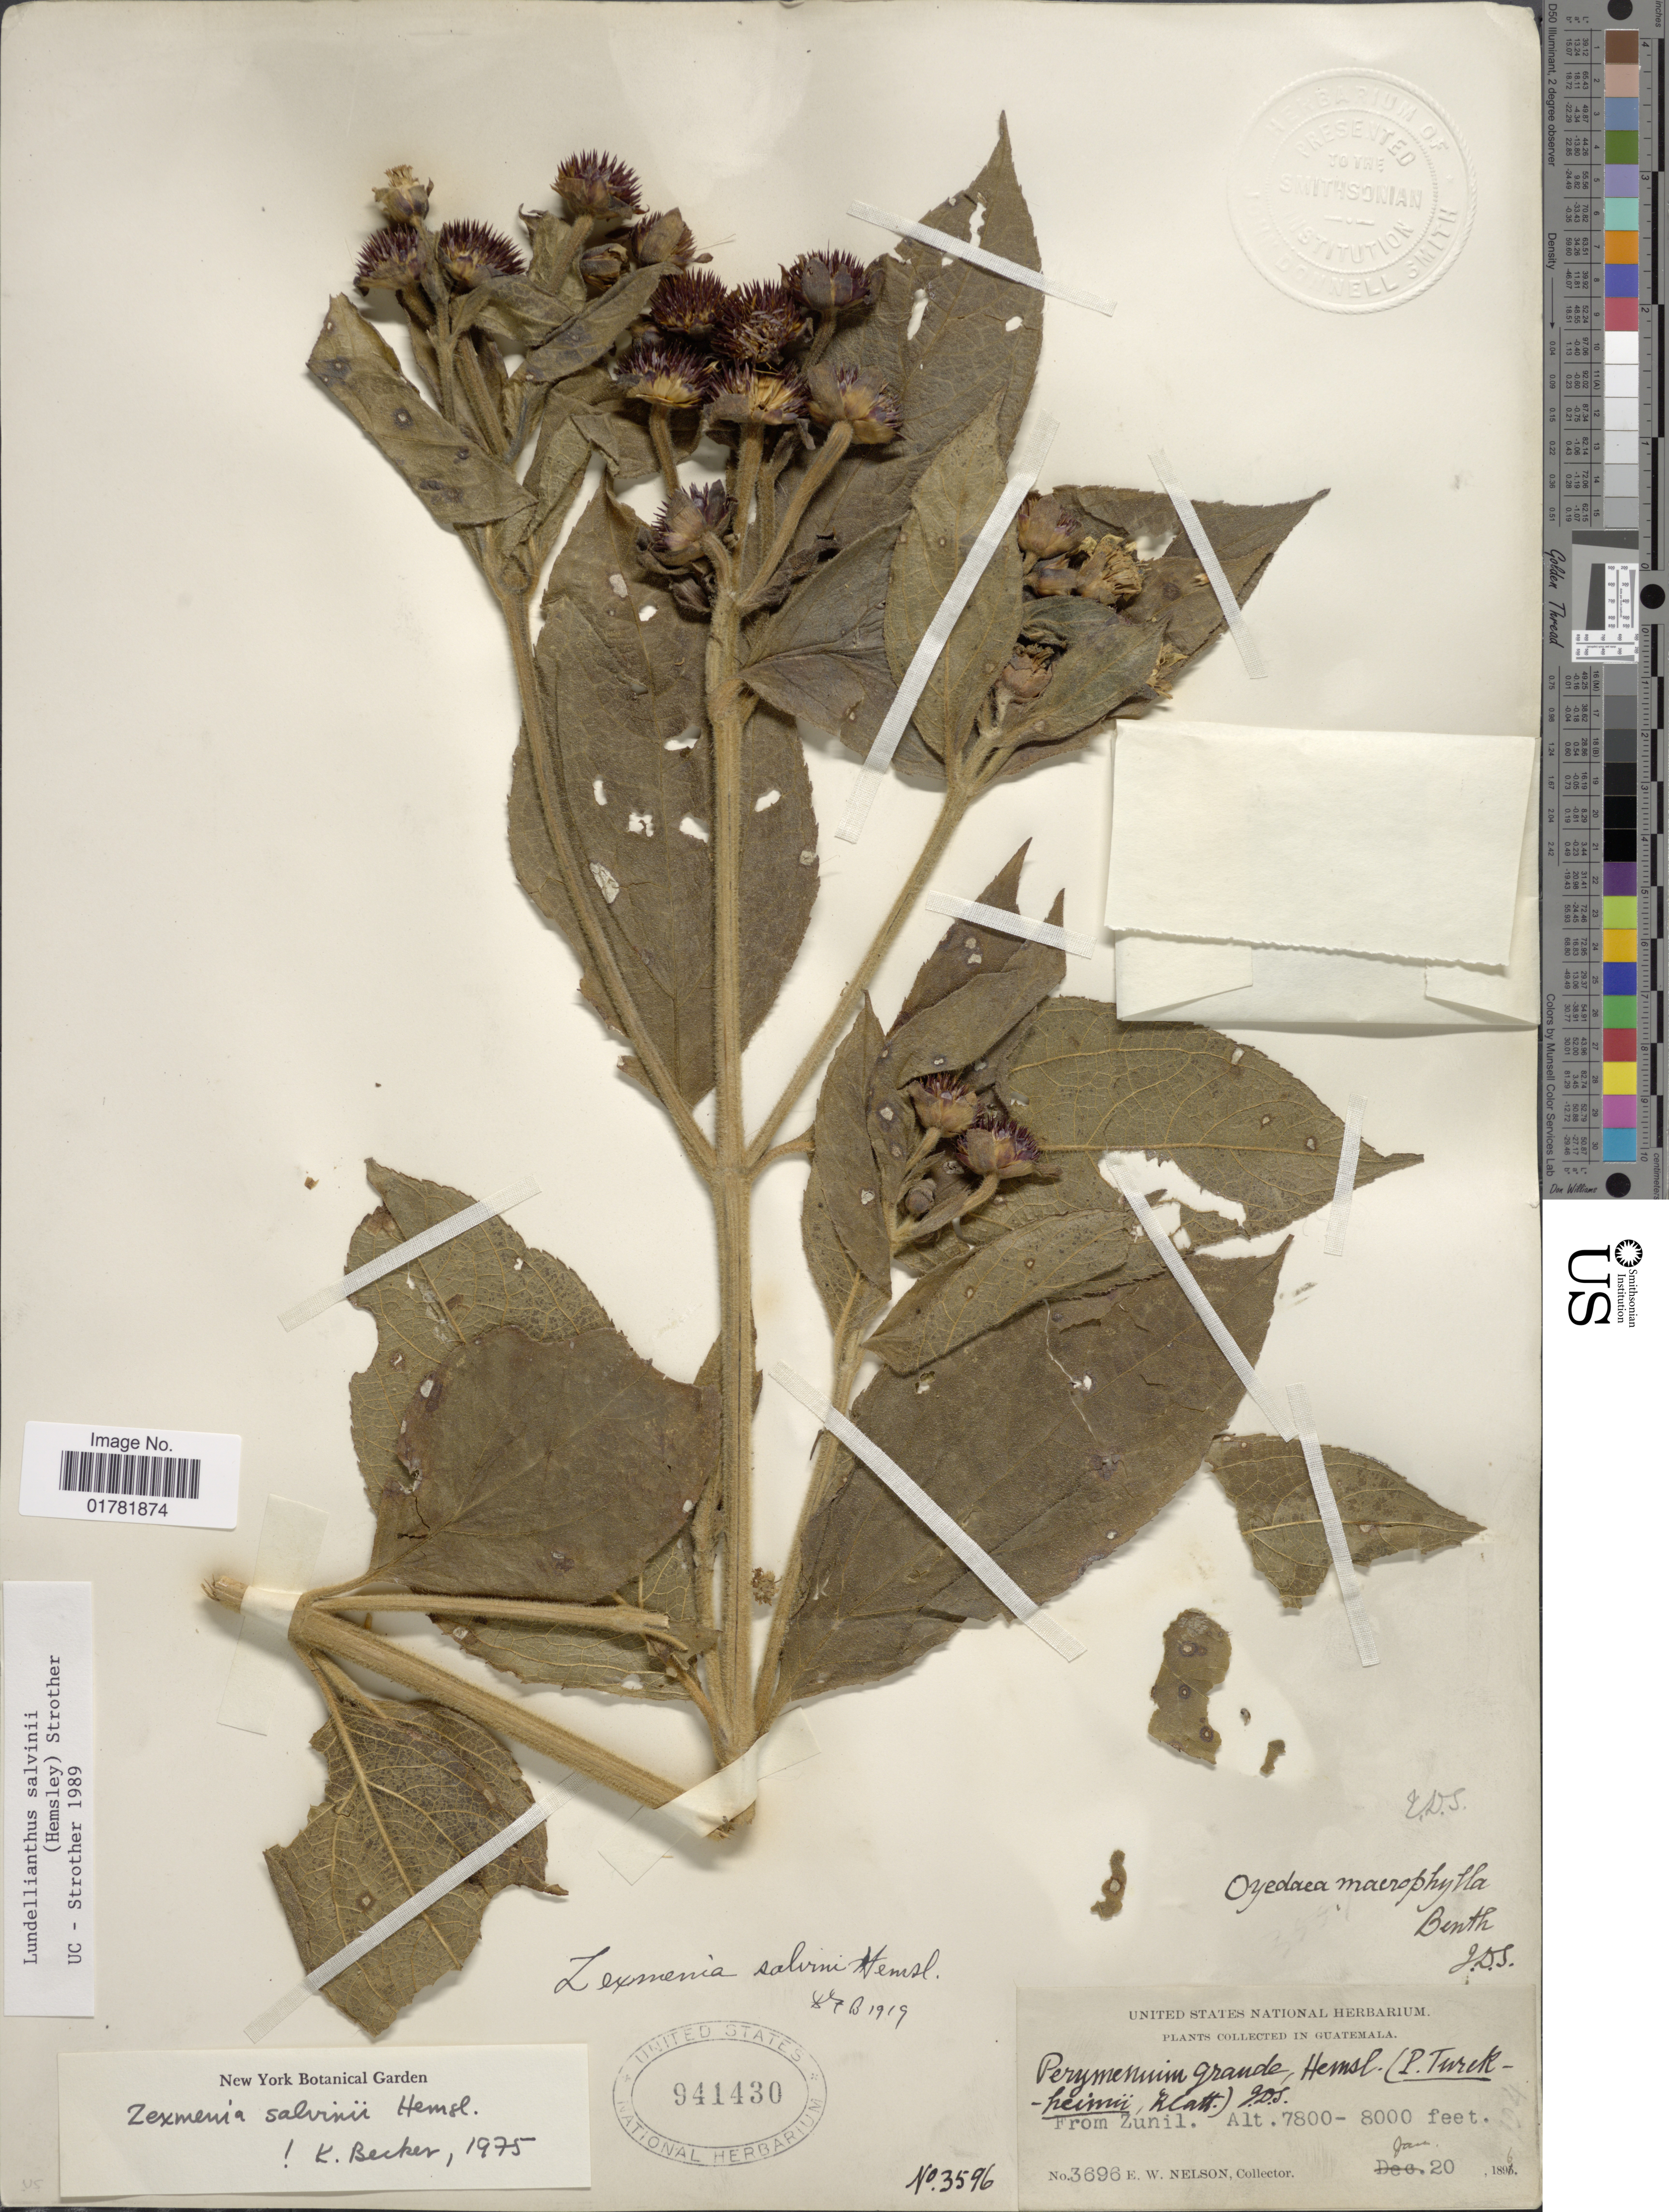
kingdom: Plantae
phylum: Tracheophyta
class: Magnoliopsida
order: Asterales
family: Asteraceae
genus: Lundellianthus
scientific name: Lundellianthus salvinii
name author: (Hemsl.) Strother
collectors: E. W. Nelson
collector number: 3696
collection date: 1896-01-20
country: Guatemala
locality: From Zunil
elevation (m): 2377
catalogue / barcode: US 941430